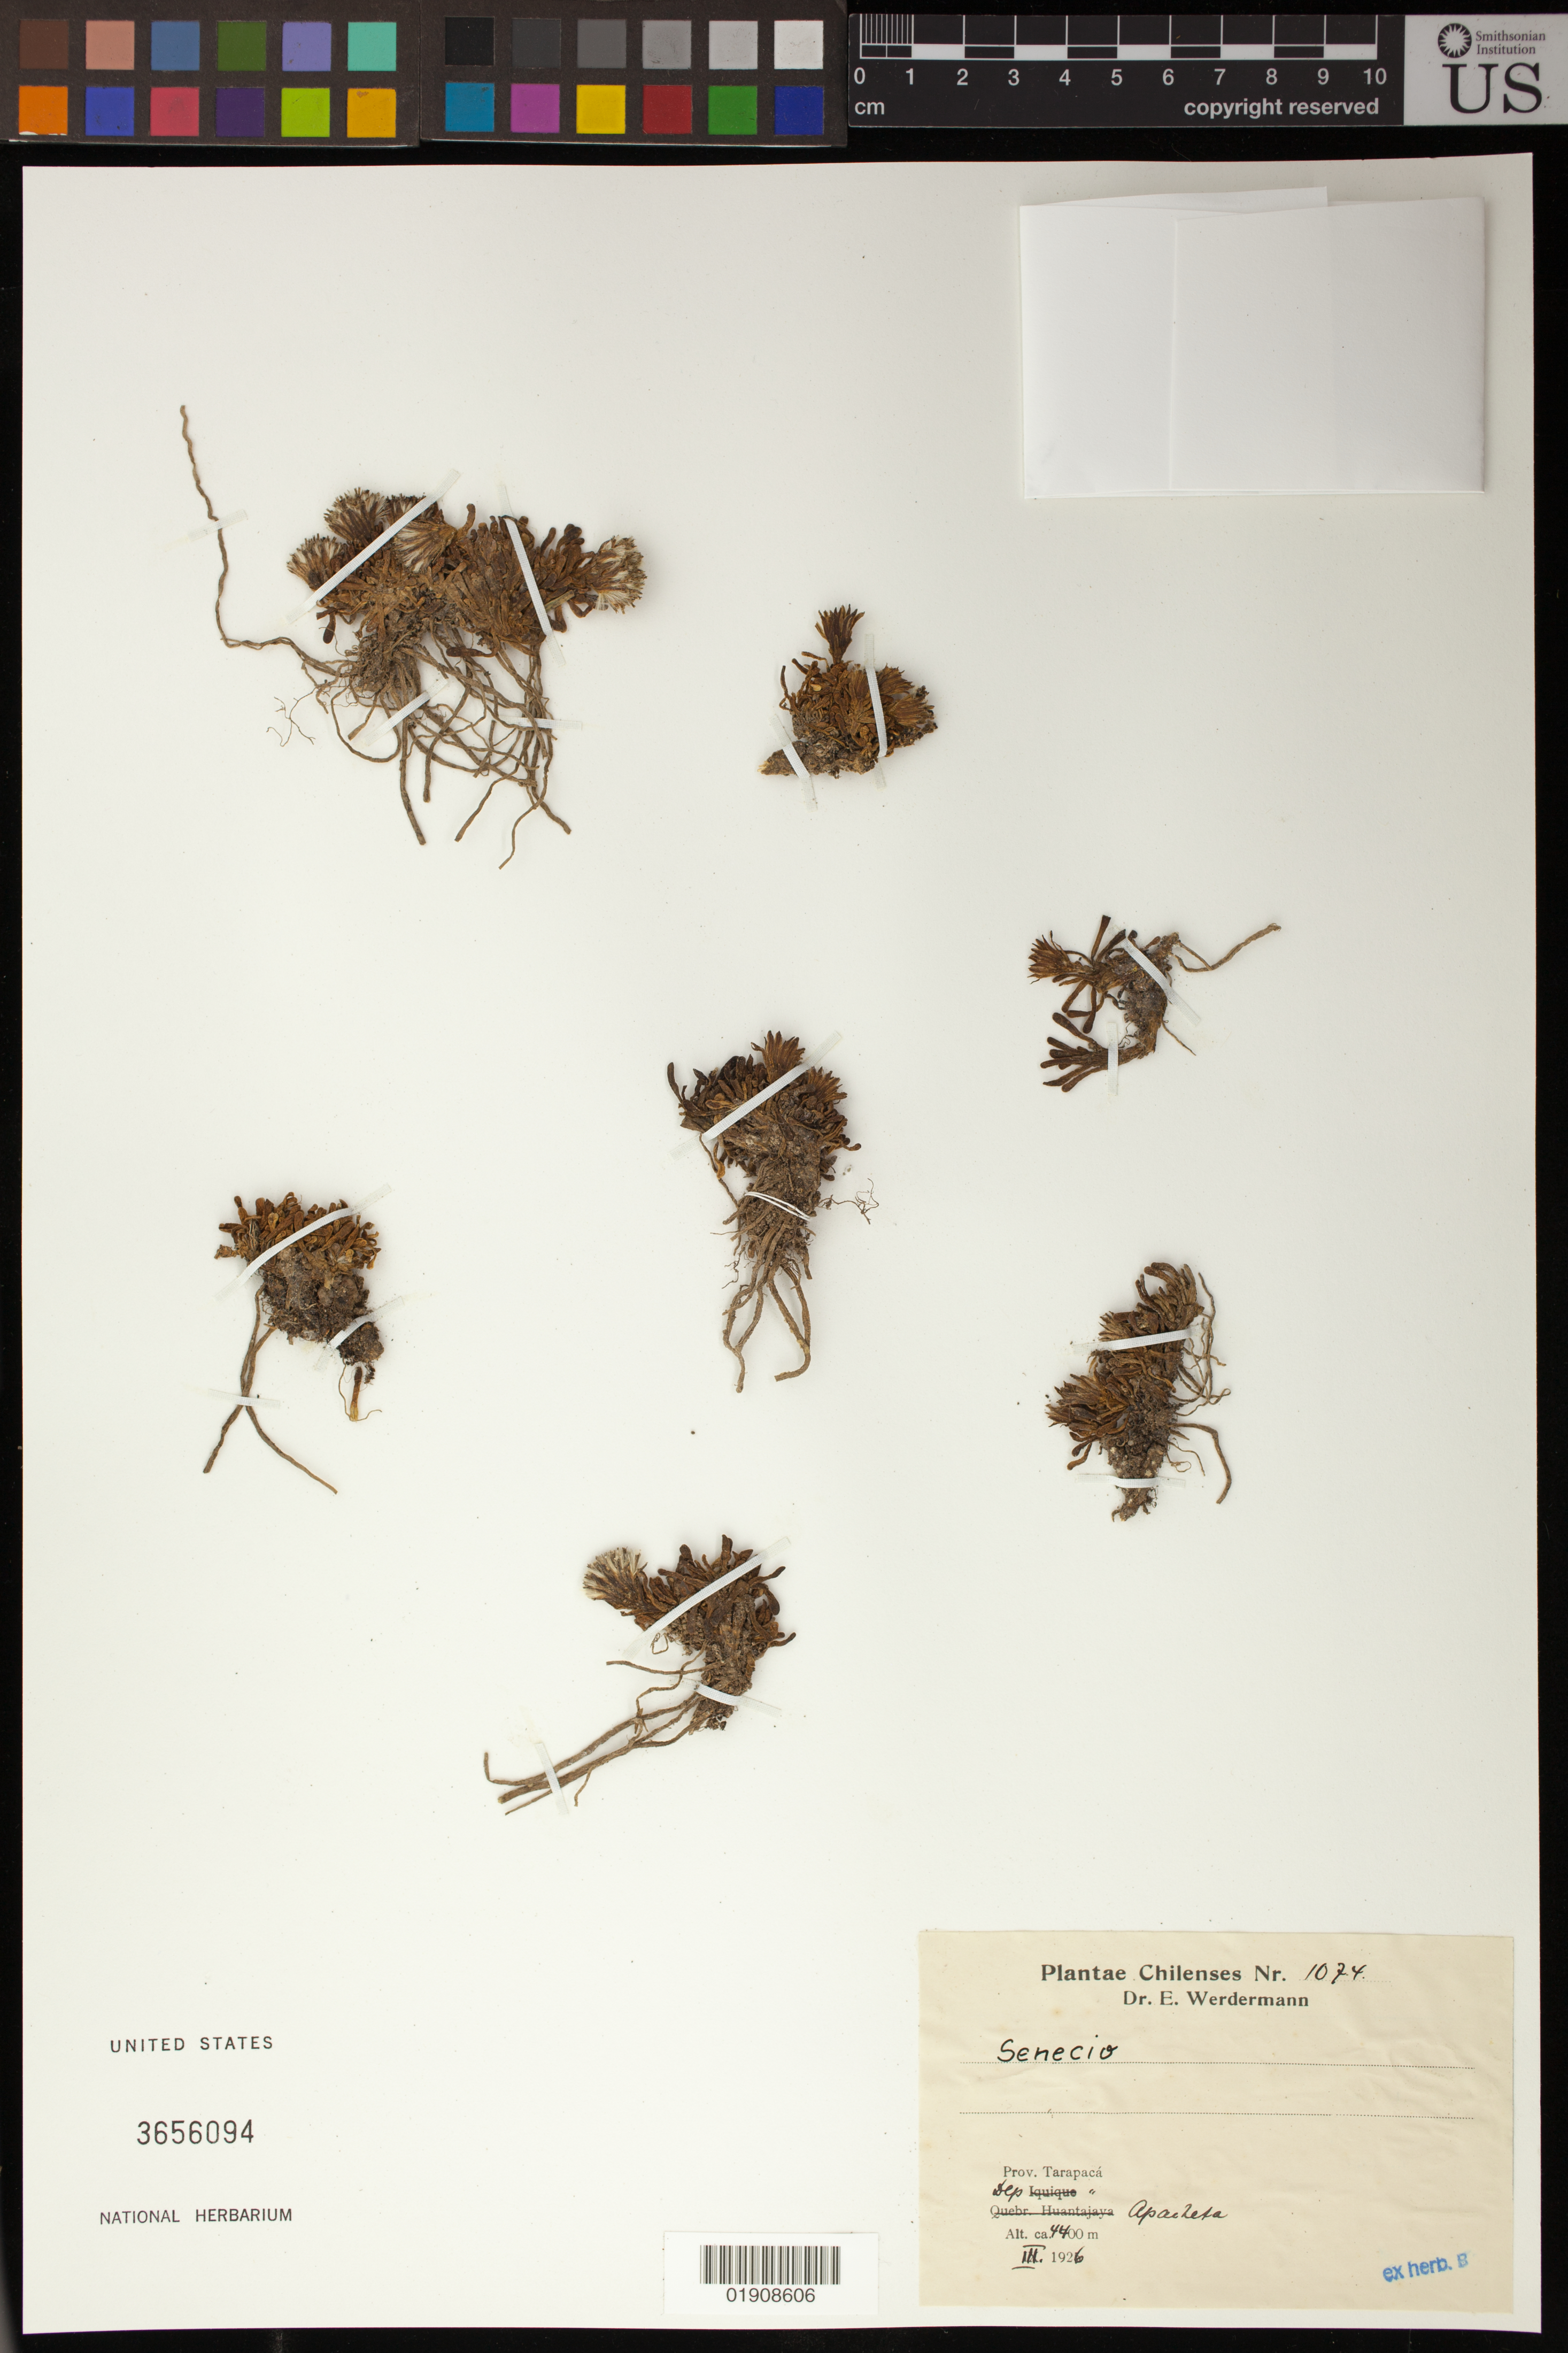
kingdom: Plantae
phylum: Tracheophyta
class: Magnoliopsida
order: Asterales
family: Asteraceae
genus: Senecio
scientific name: Senecio gamolepis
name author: Cabrera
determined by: Calvo, Joel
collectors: E. Werdermann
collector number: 1074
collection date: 1926-03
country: Chile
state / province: Tarapacá (I)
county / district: Tarapacá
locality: Apacheta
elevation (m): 4400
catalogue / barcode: US 3656094